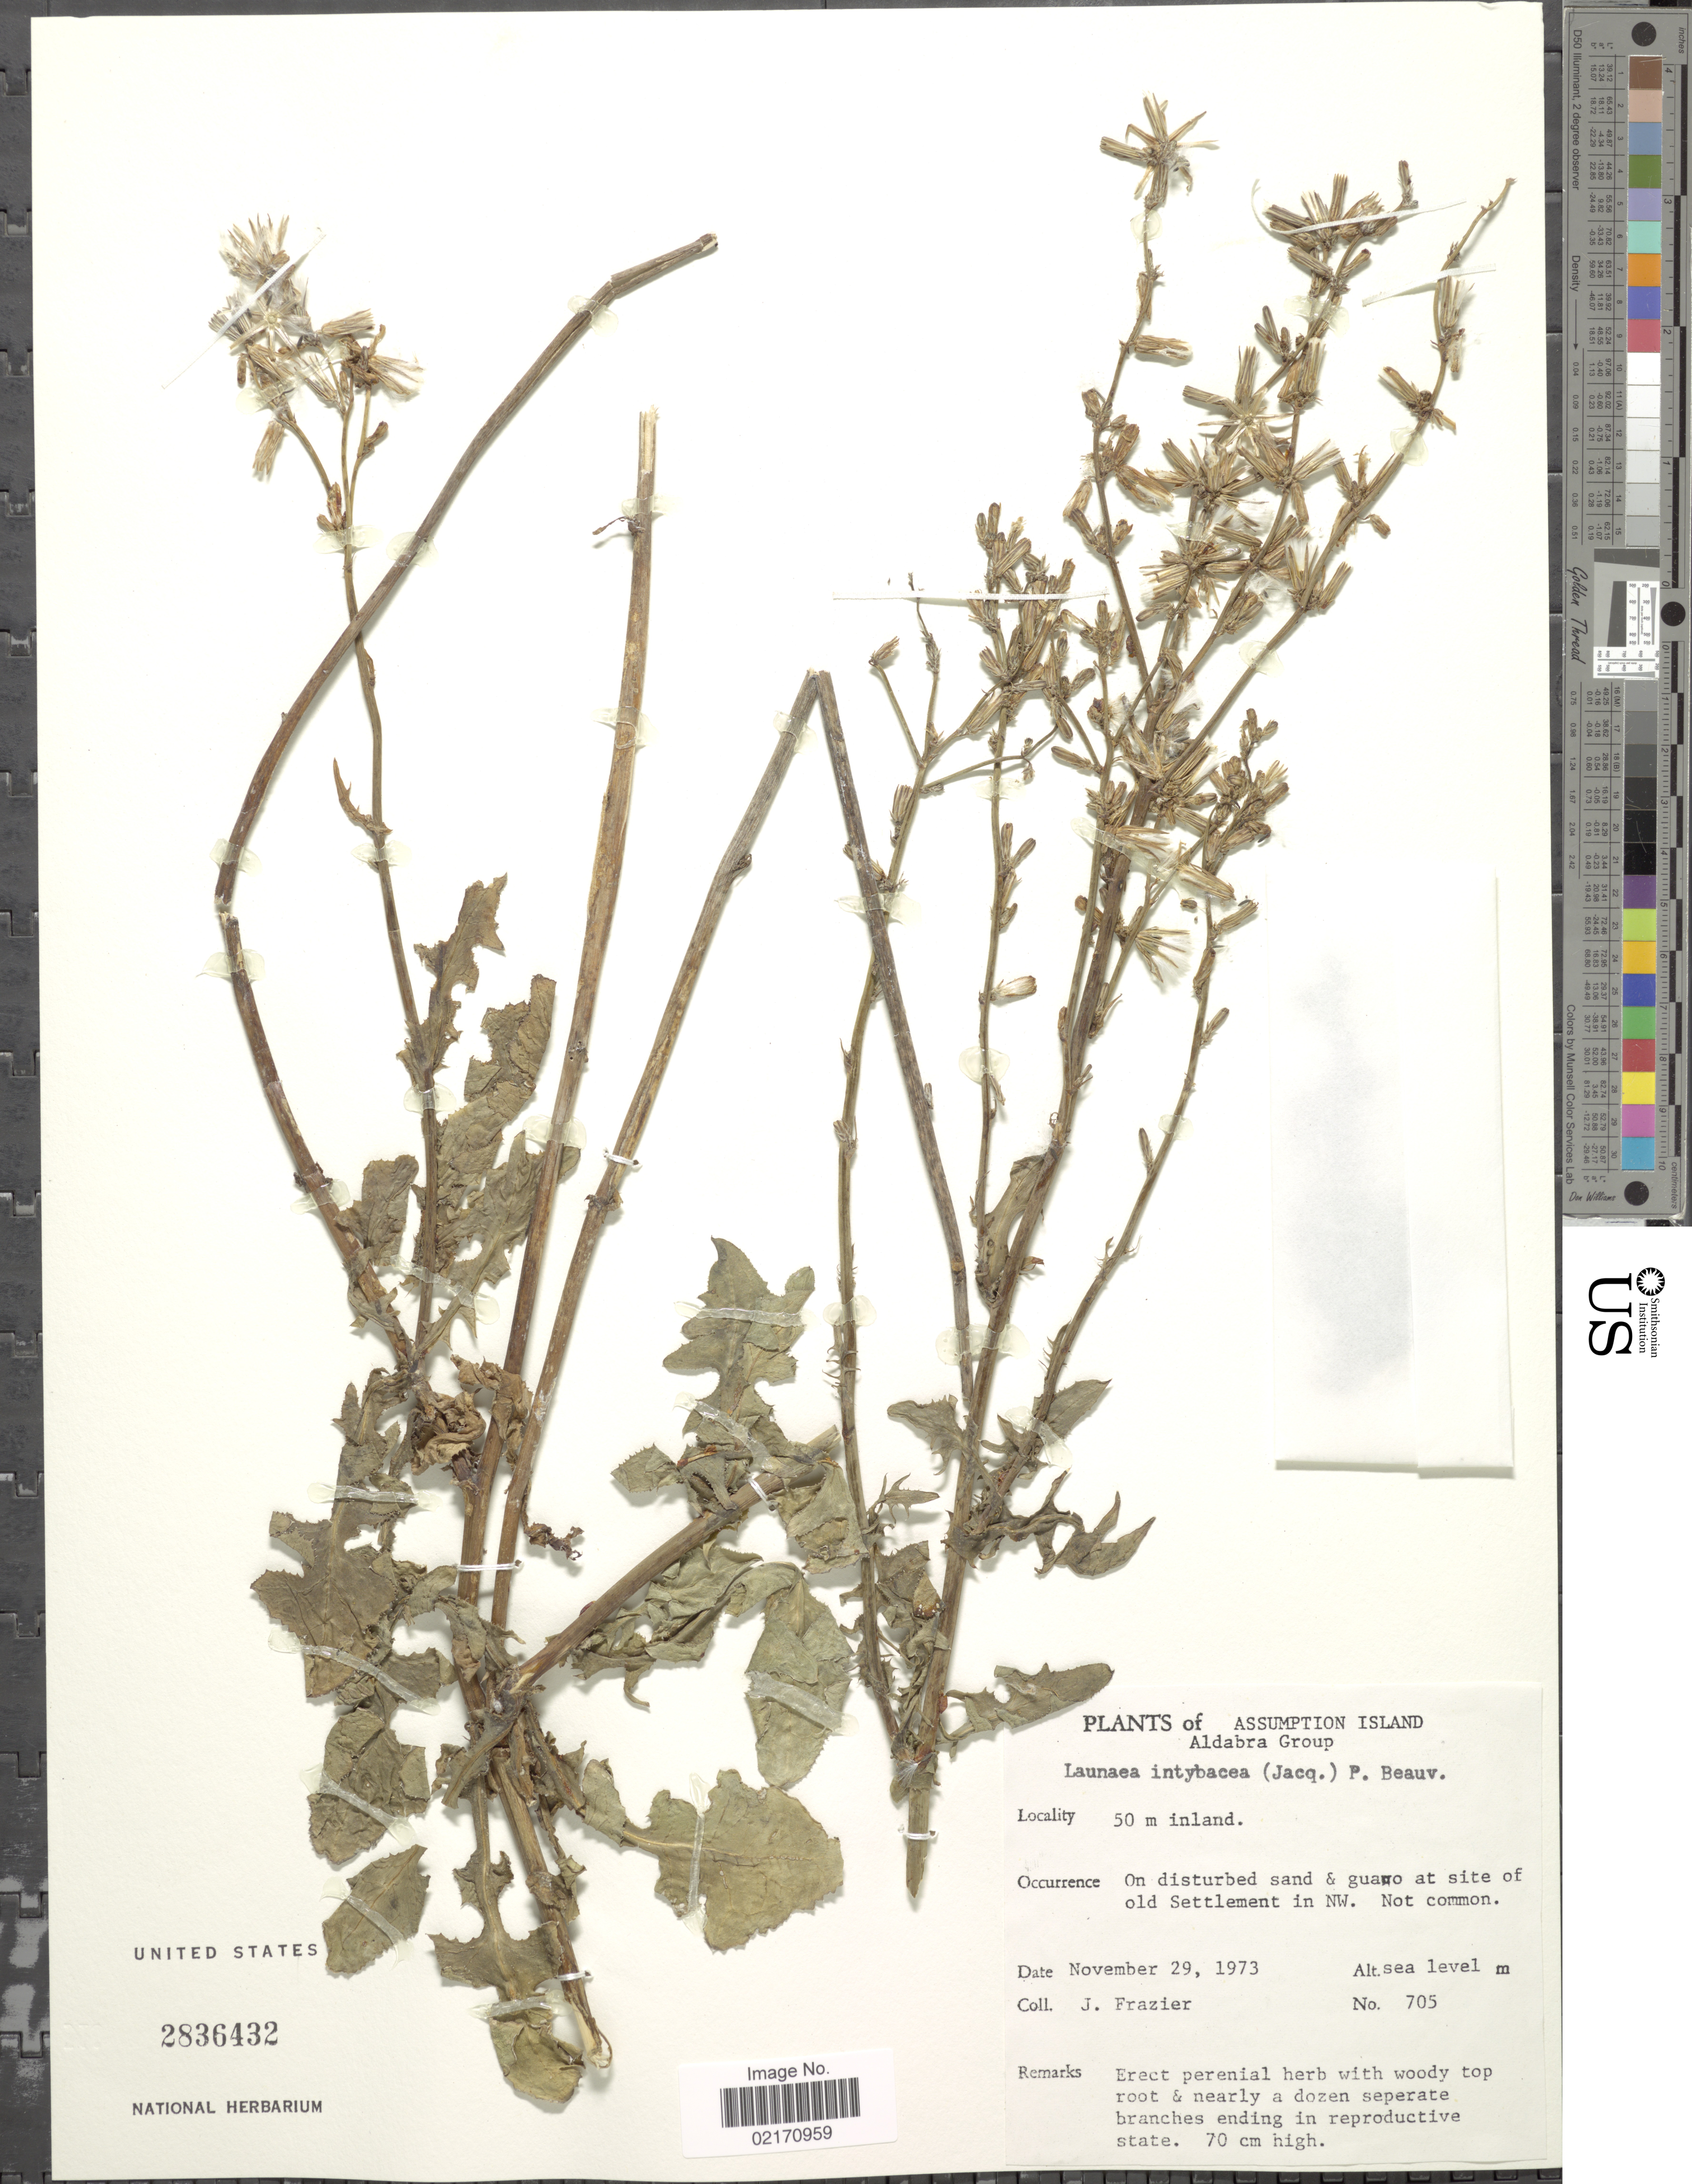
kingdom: Plantae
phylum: Tracheophyta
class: Magnoliopsida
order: Asterales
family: Asteraceae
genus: Launaea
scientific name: Launaea intybacea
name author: (Jacq.) Beauverd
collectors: J. Frazier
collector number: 705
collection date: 1973-11-29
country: Seychelles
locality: Assumption Island, Aldabra Group, 50 m inland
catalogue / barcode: US 2836432